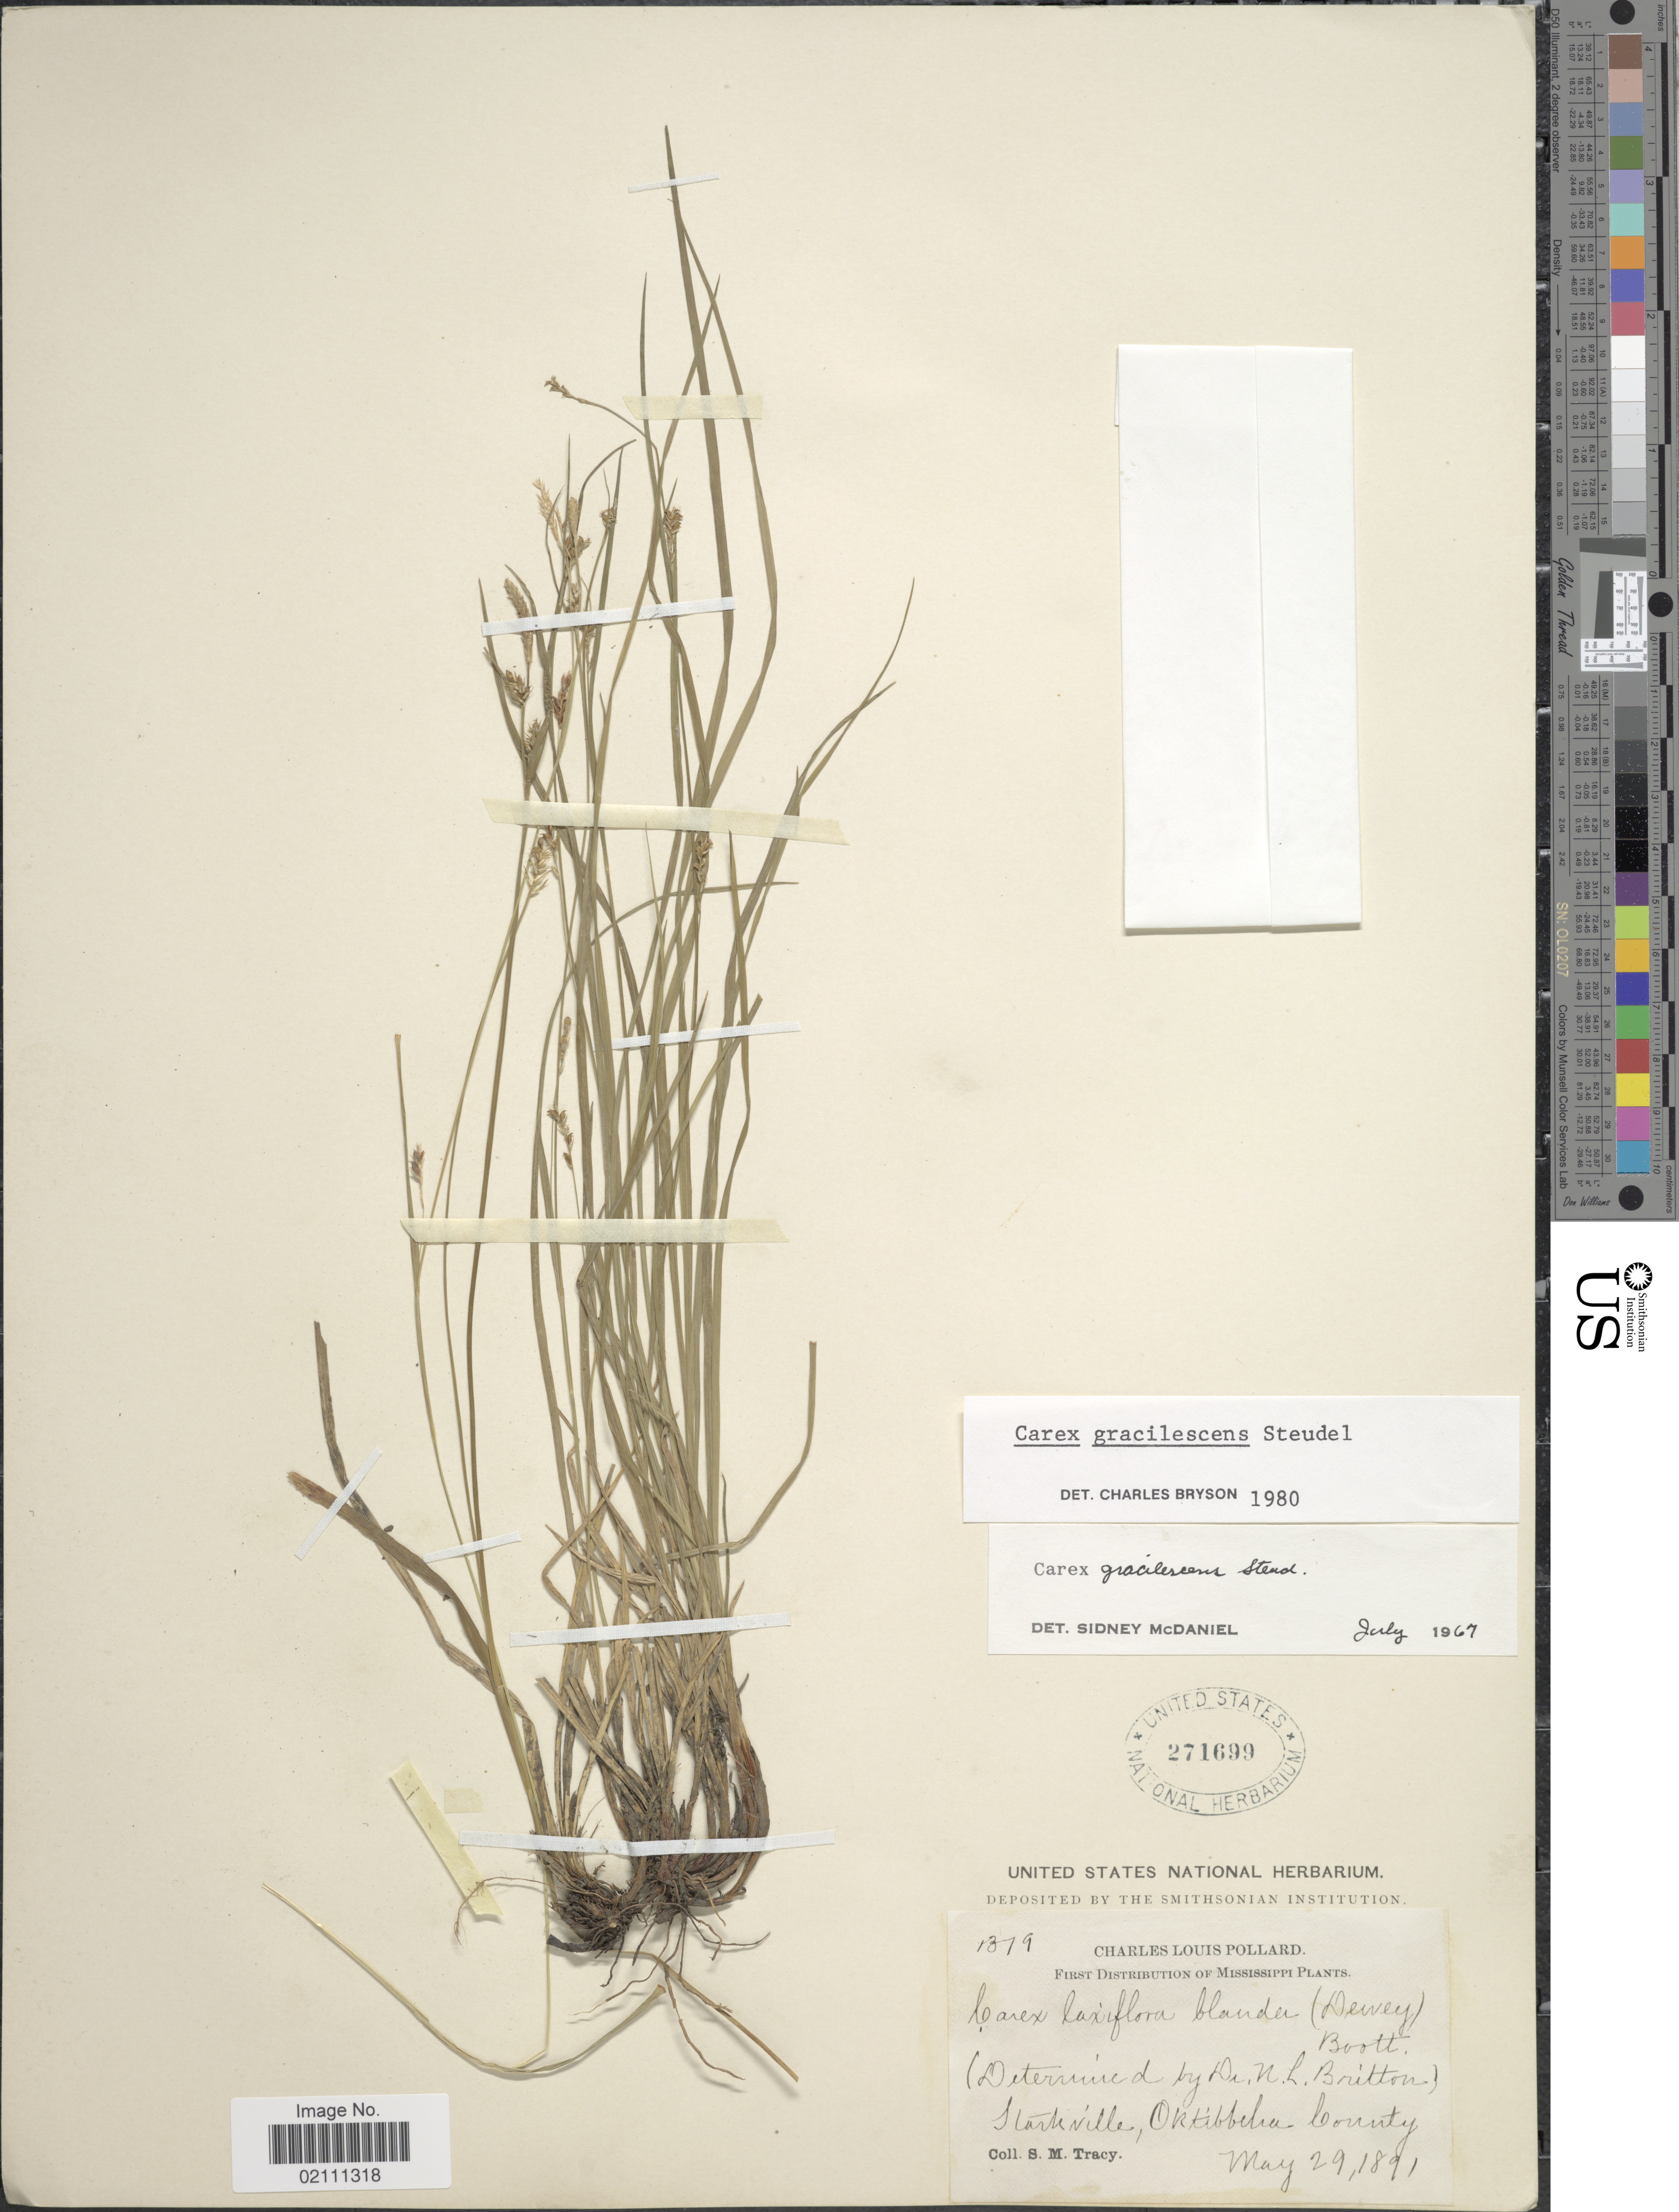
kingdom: Plantae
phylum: Tracheophyta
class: Liliopsida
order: Poales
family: Cyperaceae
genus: Carex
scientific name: Carex gracilescens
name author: Steud.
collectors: S. M. Tracy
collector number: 1379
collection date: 1891-05-29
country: United States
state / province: Mississippi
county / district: Oktibbeha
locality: Starkville, Oktibbeha County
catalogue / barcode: US 271699